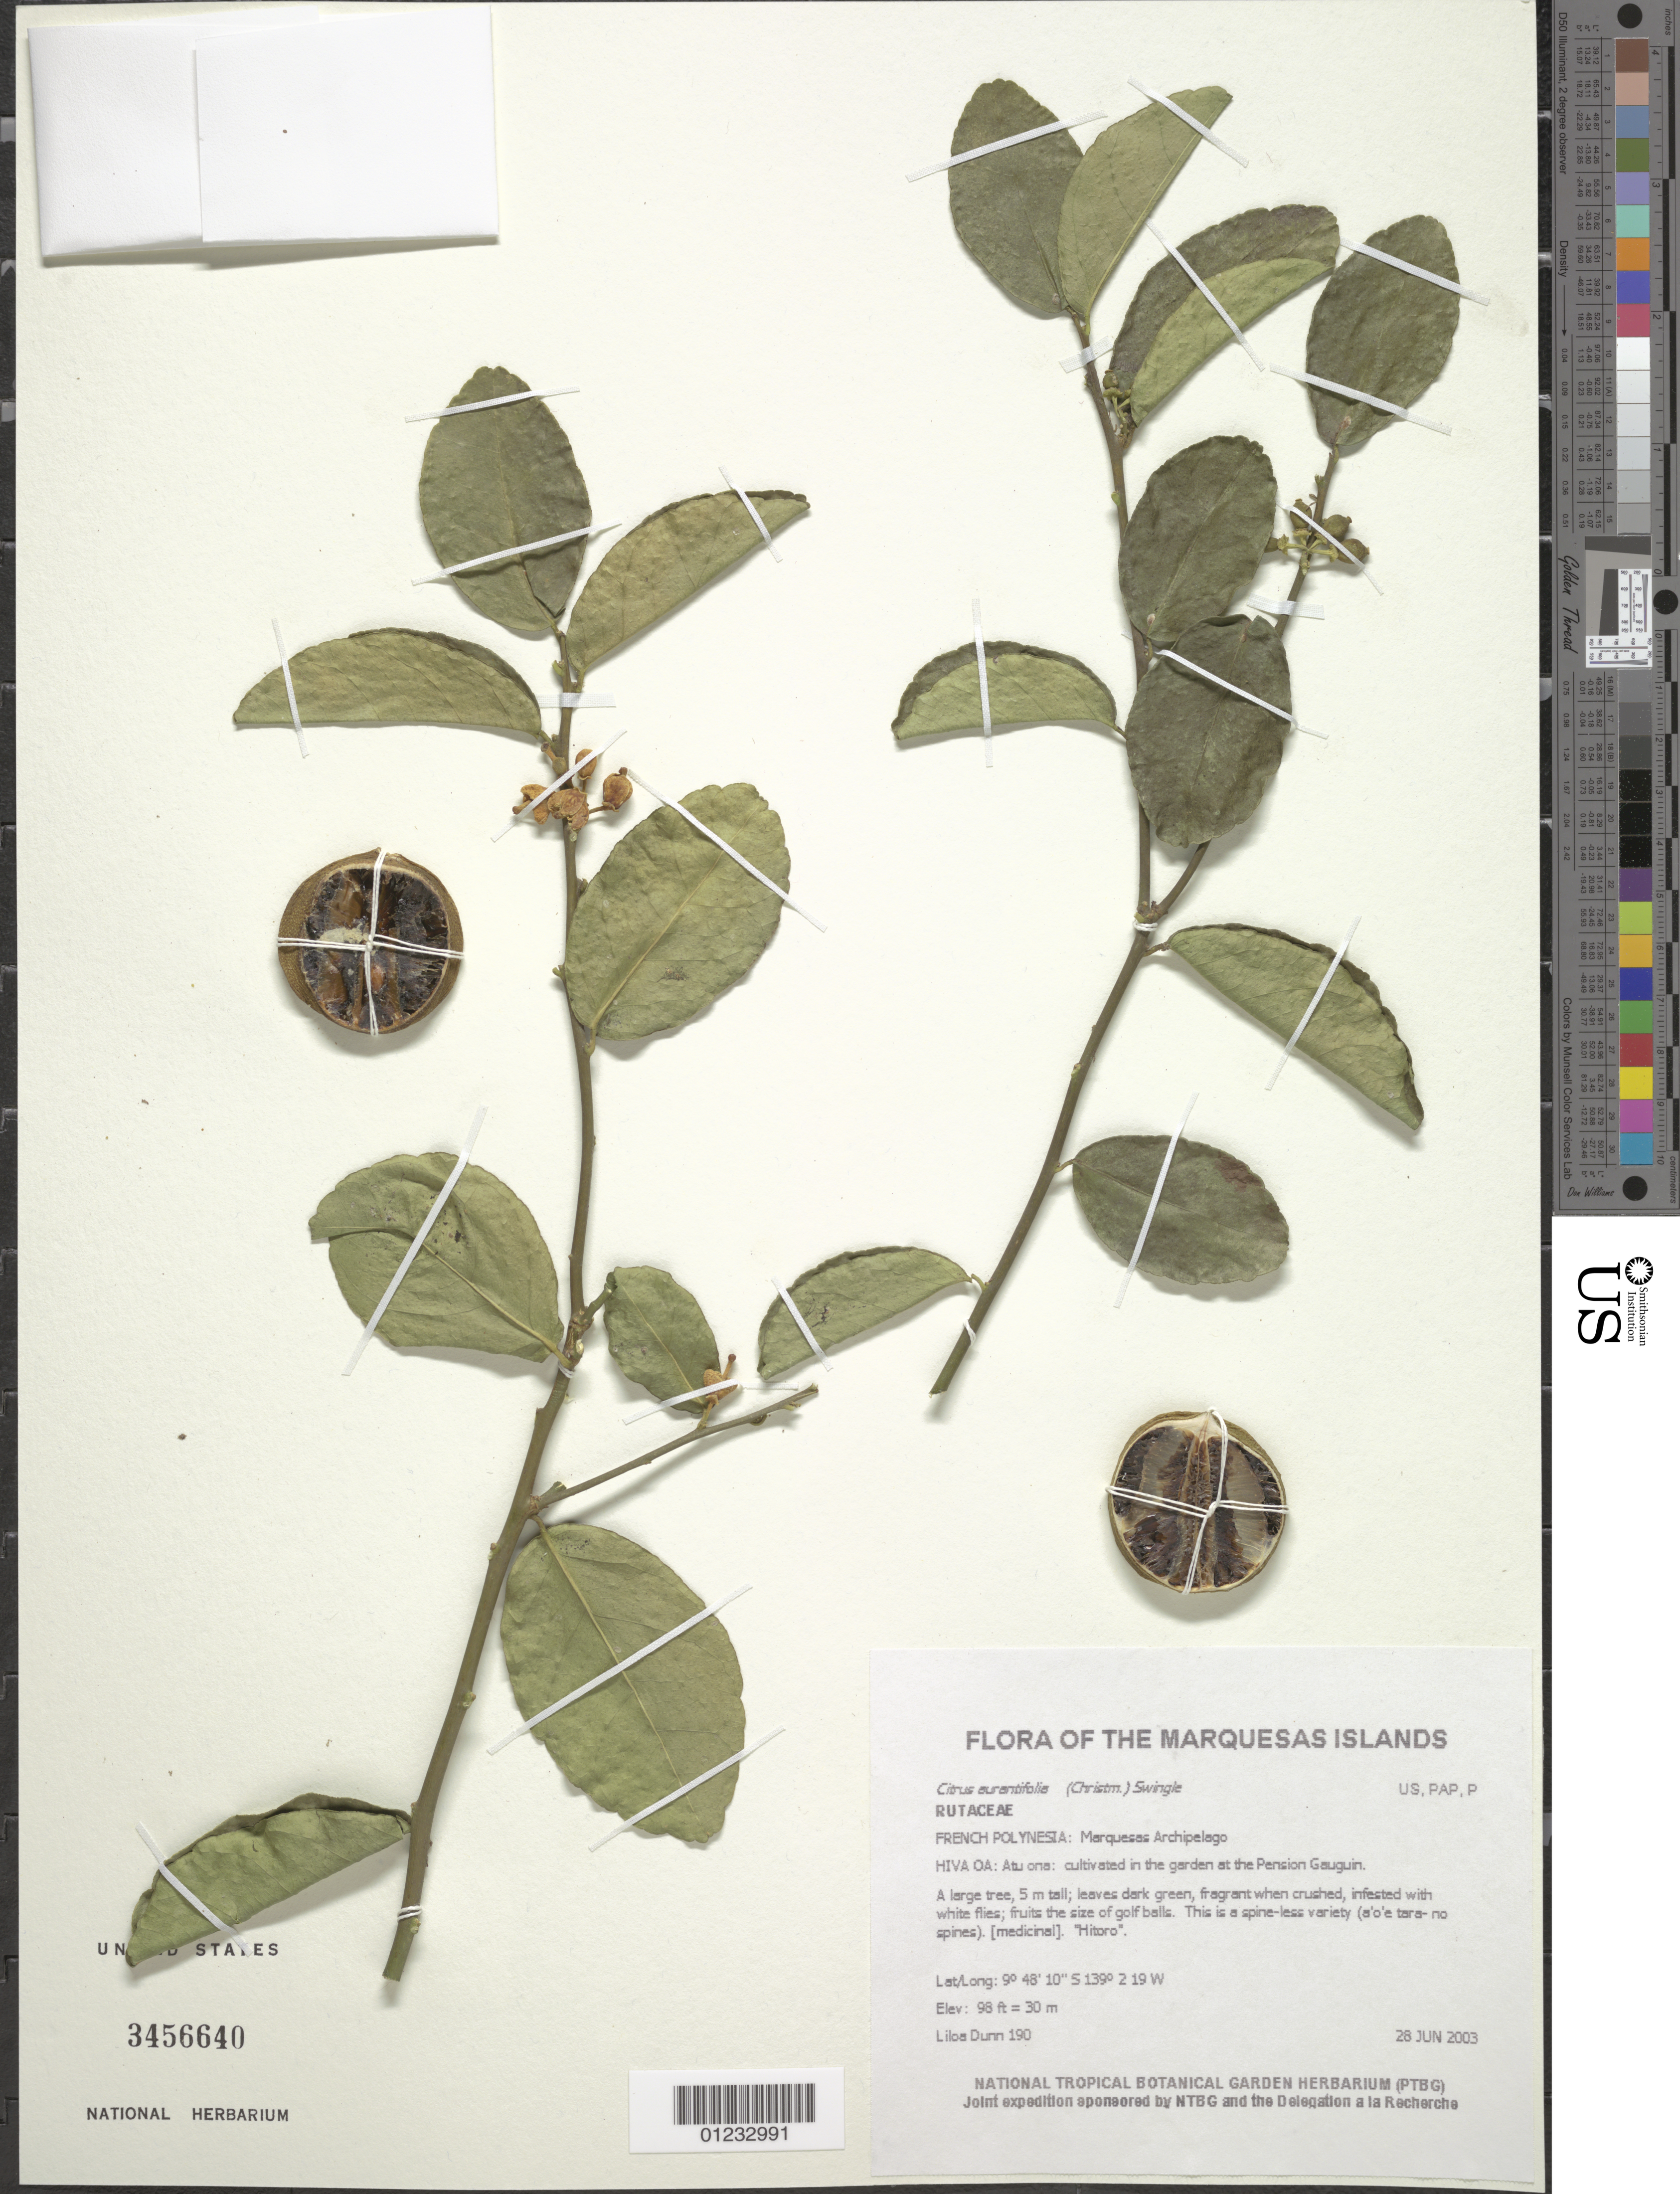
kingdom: Plantae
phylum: Tracheophyta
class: Magnoliopsida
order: Sapindales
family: Rutaceae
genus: Citrus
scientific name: Citrus x aurantifolia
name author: (Christm.) Swingle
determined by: Lorence, David H., (PTBG), National Tropical Botanical Garden (UNITED STATES)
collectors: L. Dunn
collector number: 190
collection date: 2003-06-28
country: French Polynesia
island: Hiva Oa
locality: Atu ona: cultivated in the garden at the Pension Gauguin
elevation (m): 30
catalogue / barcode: US 3456640